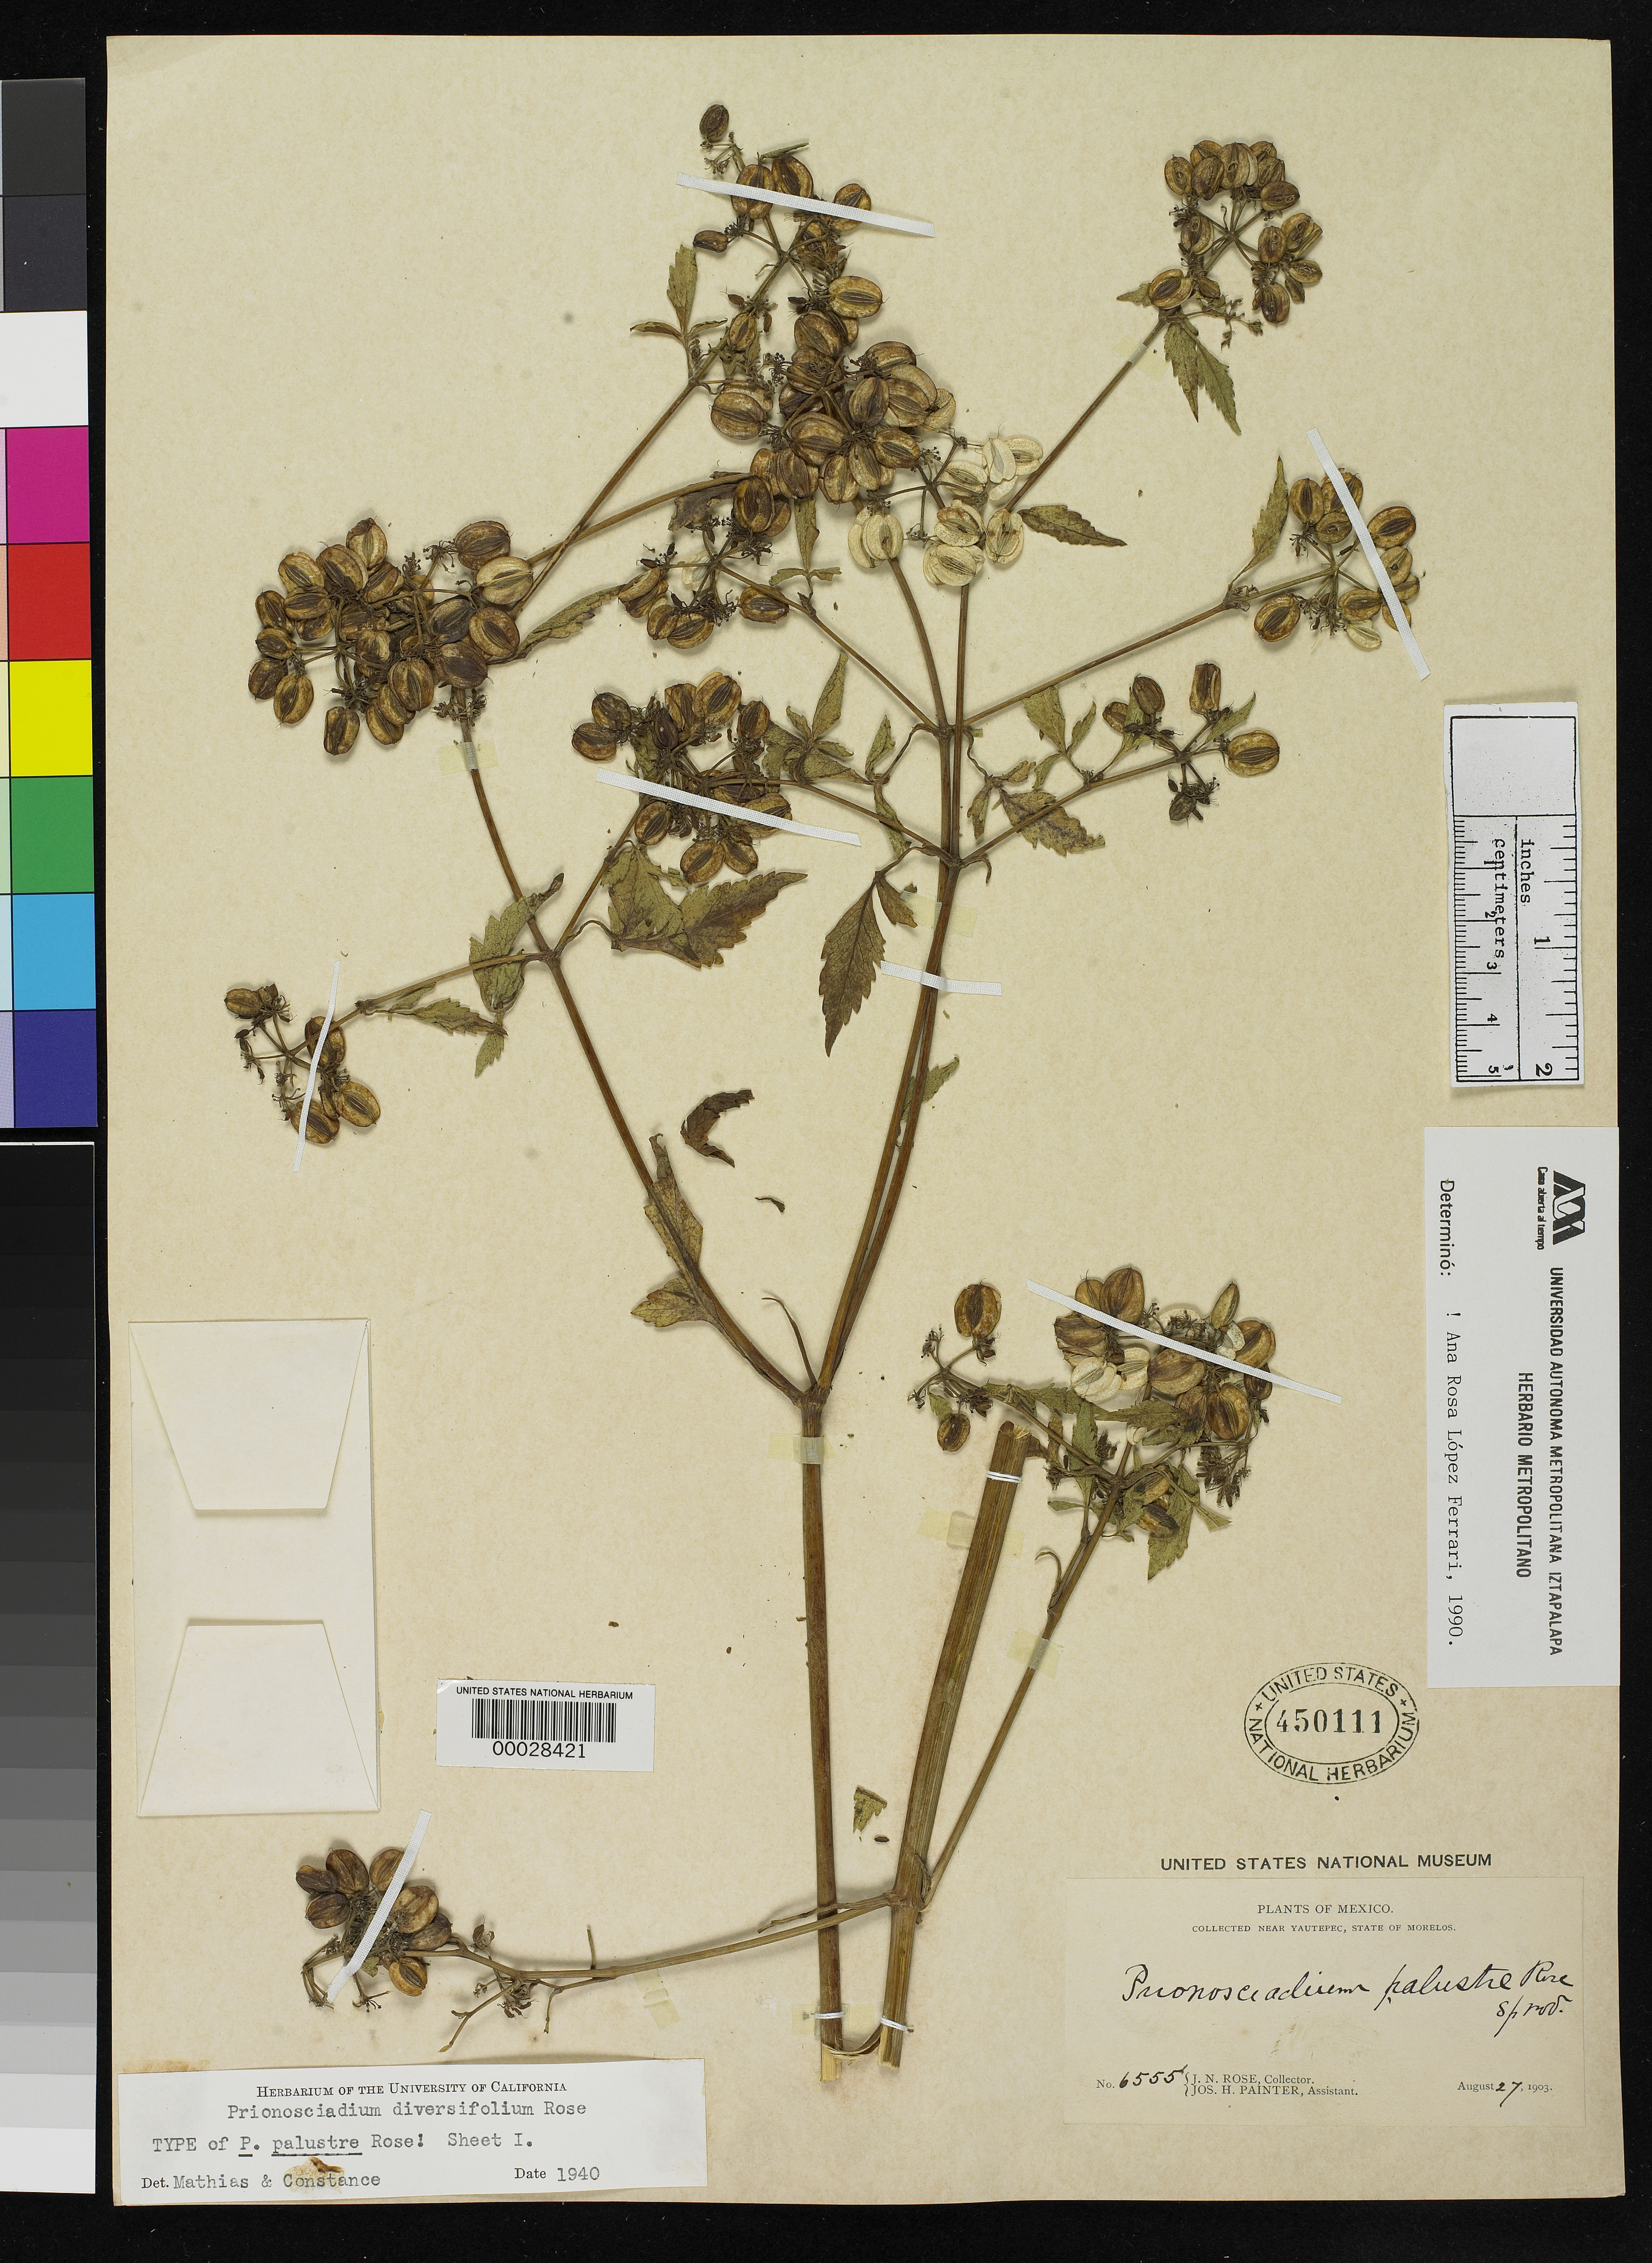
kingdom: Plantae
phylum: Tracheophyta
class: Magnoliopsida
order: Apiales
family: Apiaceae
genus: Prionosciadium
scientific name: Prionosciadium palustre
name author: Rose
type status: Holotype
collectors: J. N. Rose & J. H. Painter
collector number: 6555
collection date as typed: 27 Aug 1903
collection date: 1903-08-27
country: Mexico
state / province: Morelos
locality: Near Yautepec.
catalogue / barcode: US 450111